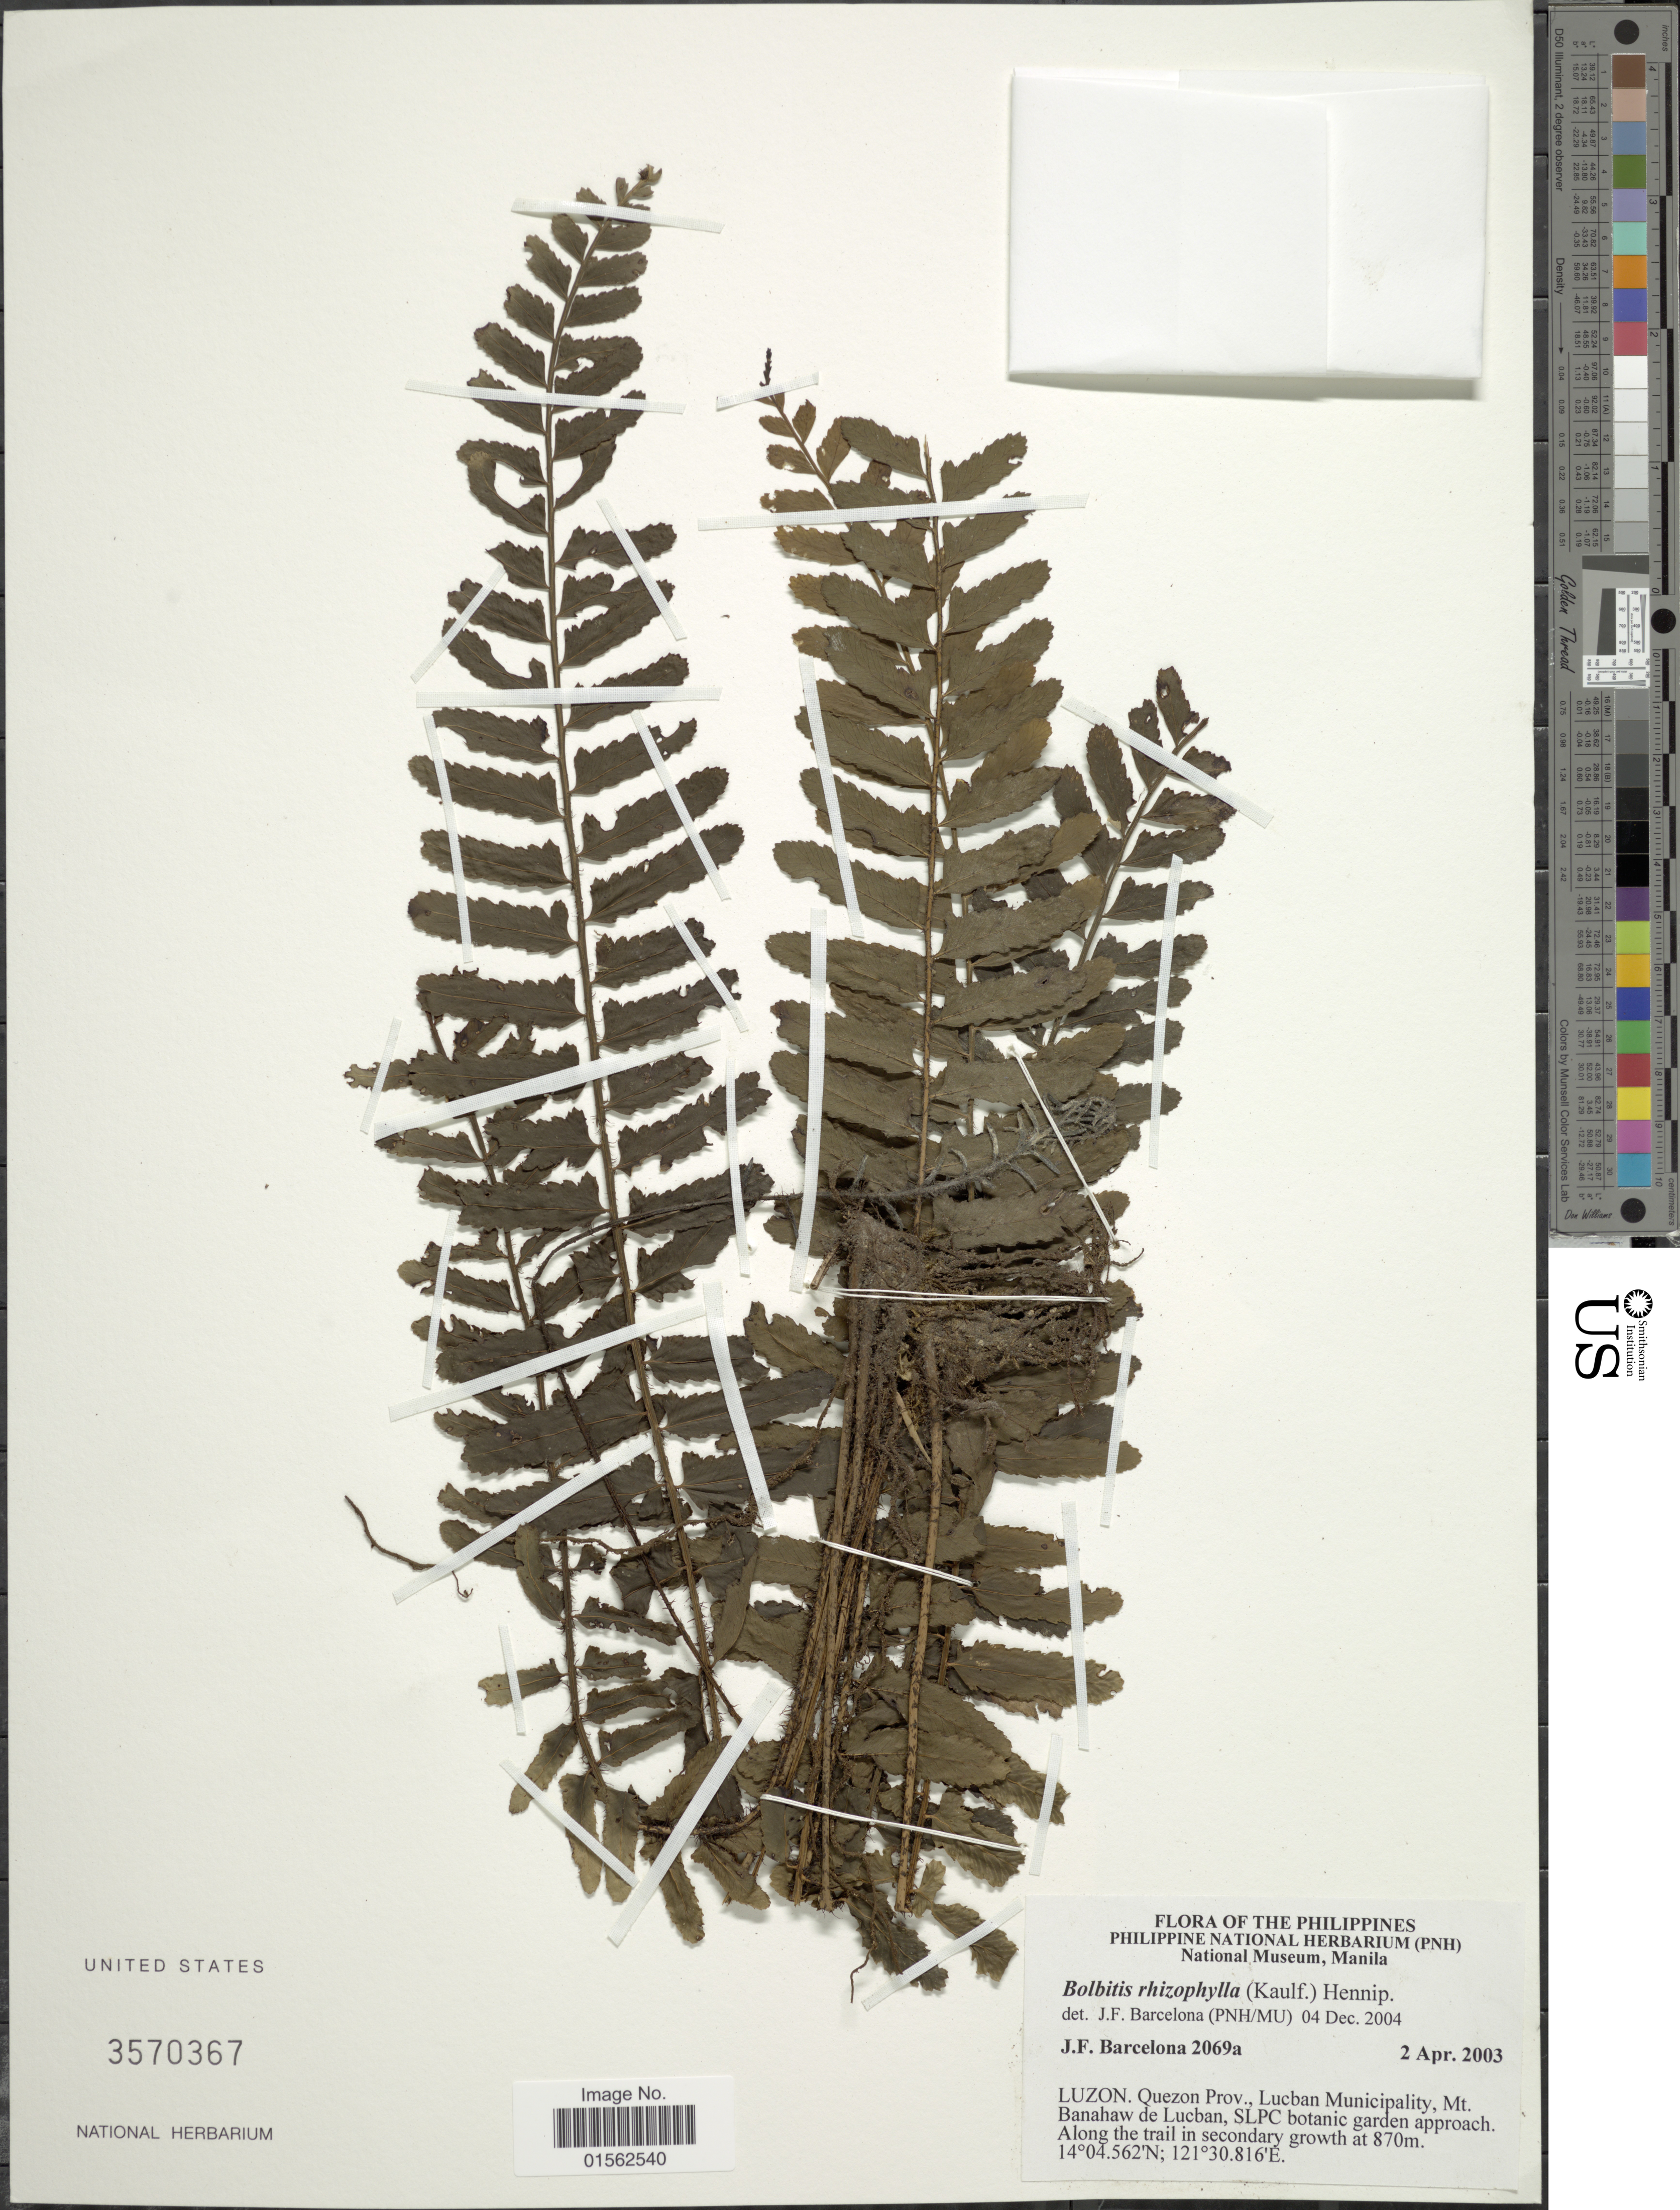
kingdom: Plantae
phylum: Tracheophyta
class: Polypodiopsida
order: Polypodiales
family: Dryopteridaceae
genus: Bolbitis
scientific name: Bolbitis rhizophylla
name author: (Kaulf.) Hennipman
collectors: J. F. Barcelona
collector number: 2069a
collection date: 2003-04-02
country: Philippines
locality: Phillippines, Luzon, Quezon Prov., Lucban Municipality, Mt. Banahaw de Lucban, SLPC botanic garden approach, along the trail in secondary growth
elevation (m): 870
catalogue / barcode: US 3570367